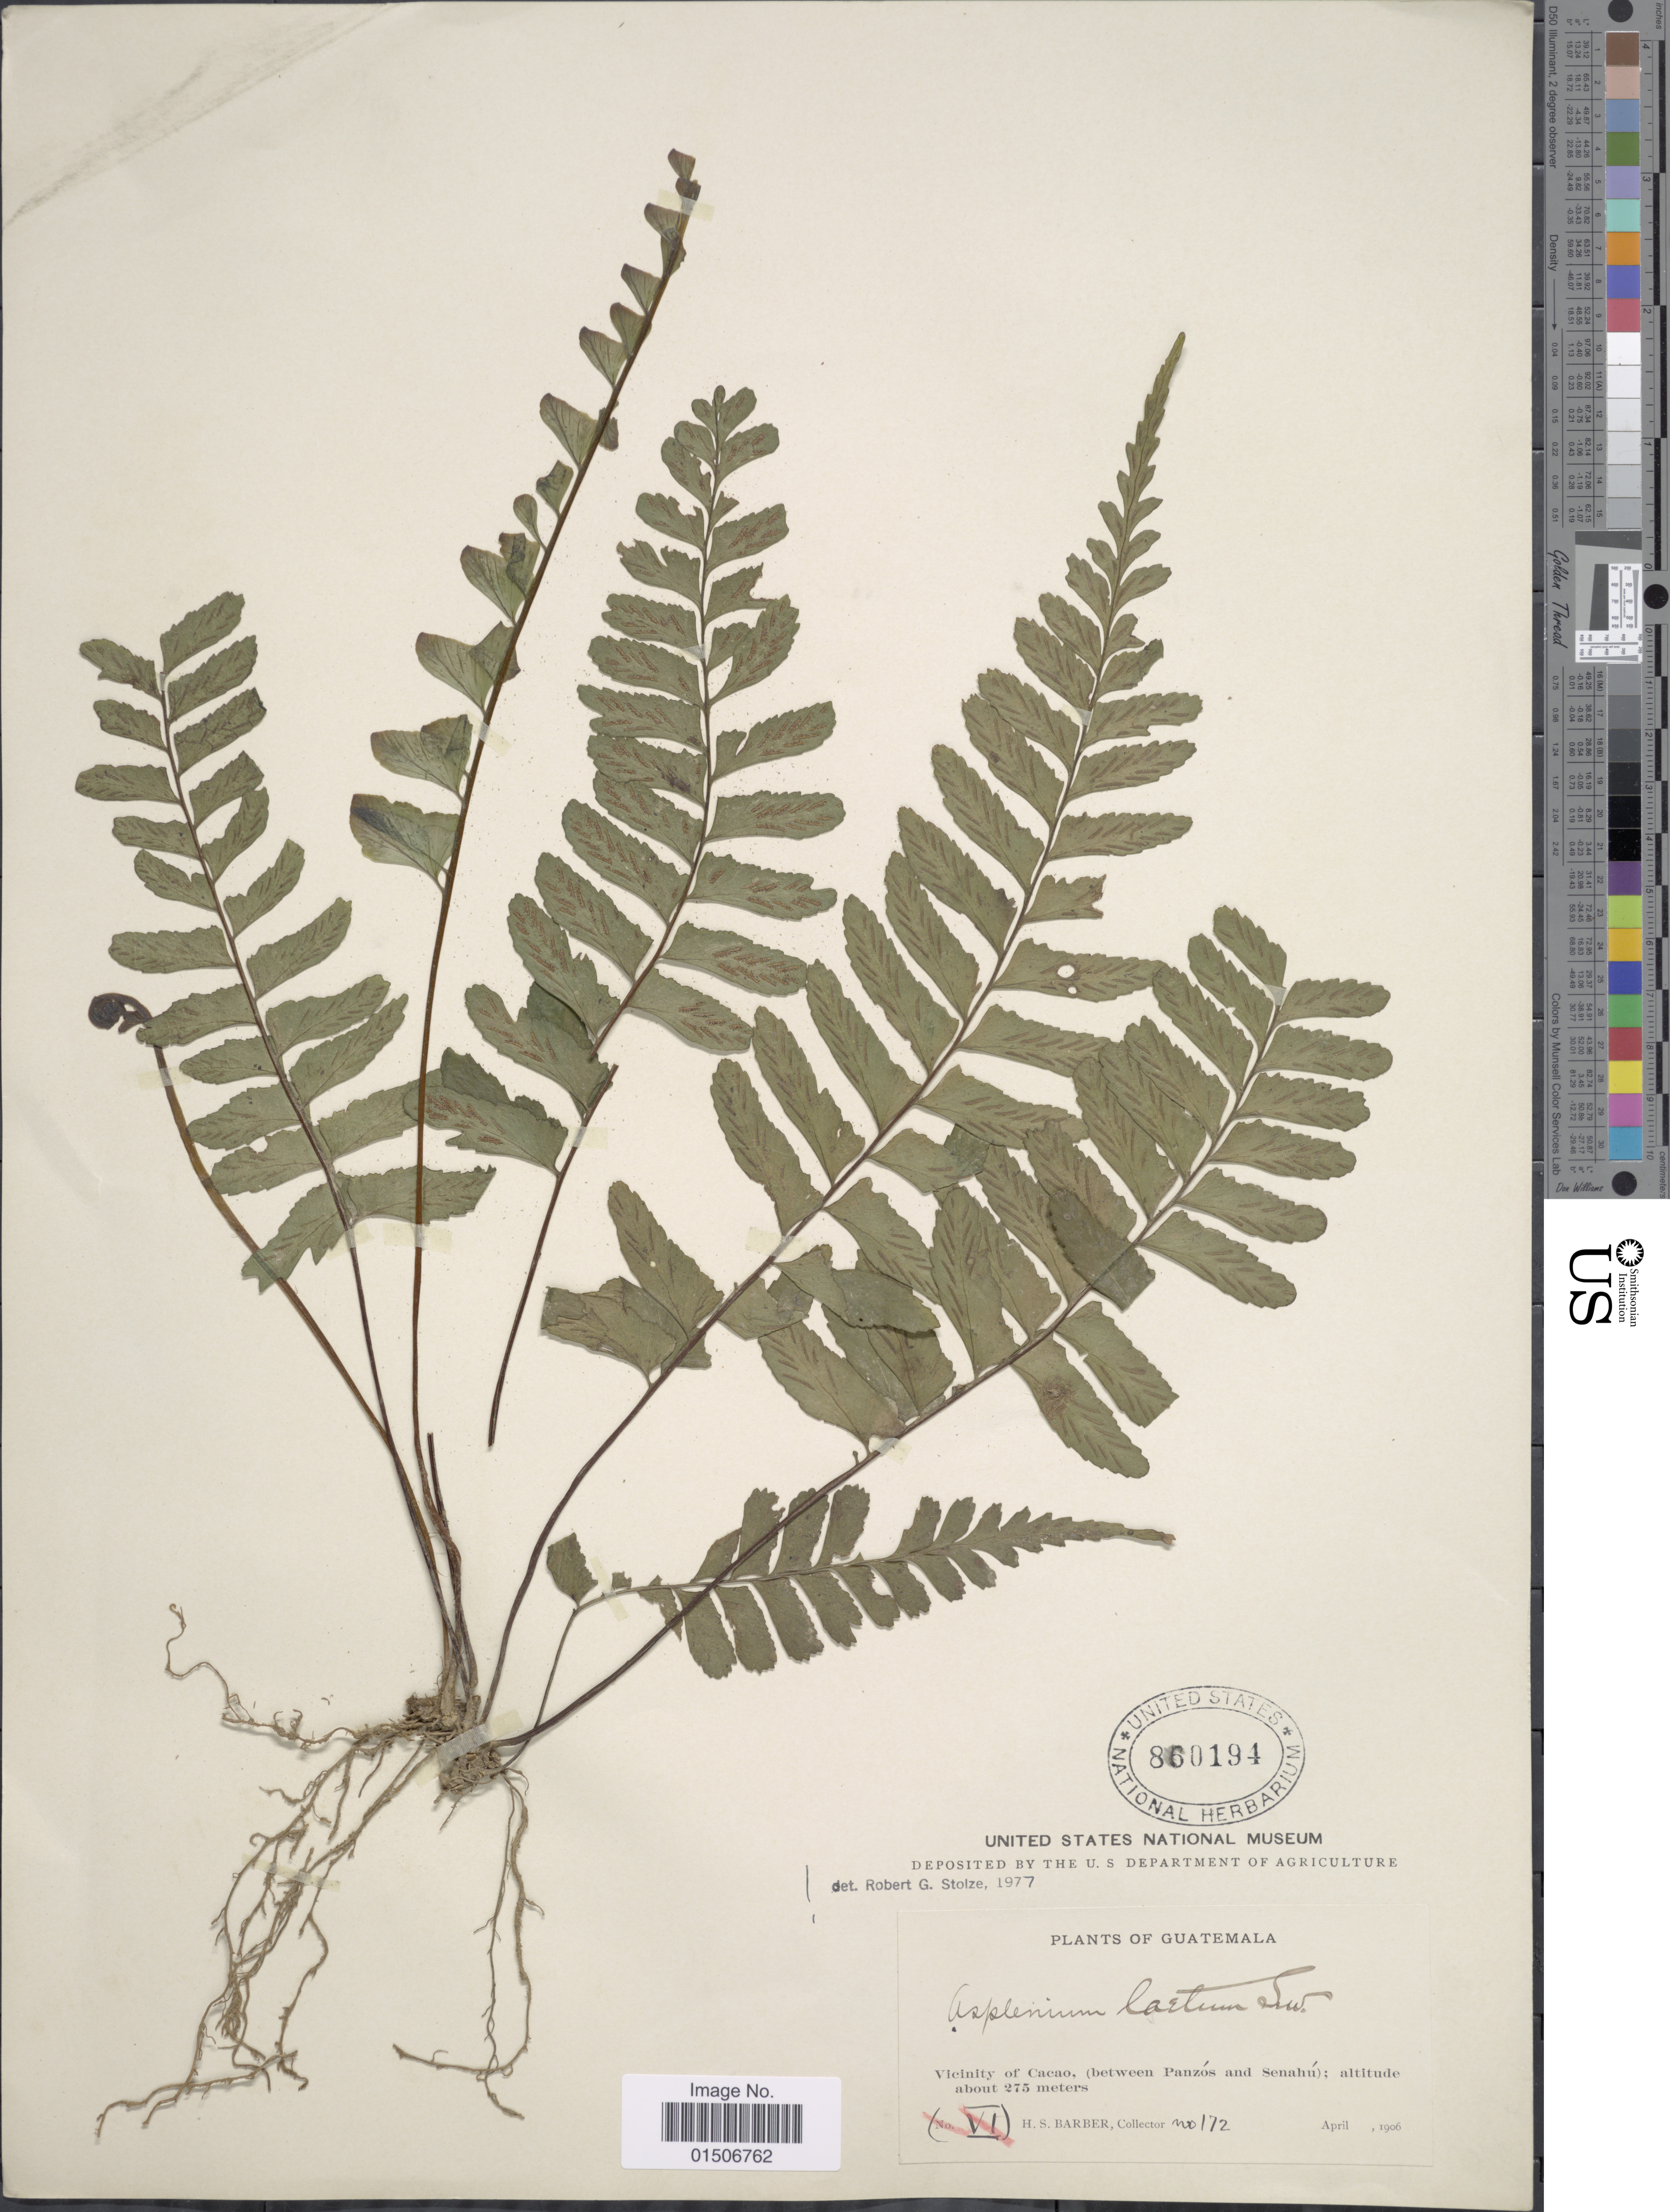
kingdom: Plantae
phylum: Tracheophyta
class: Polypodiopsida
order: Polypodiales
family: Aspleniaceae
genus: Asplenium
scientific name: Asplenium laetum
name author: Sw.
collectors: H. Barber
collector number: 172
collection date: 1906-04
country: Guatemala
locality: Vicinity of Cacao, (between Panzós and Senahú)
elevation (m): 275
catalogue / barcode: US 860194